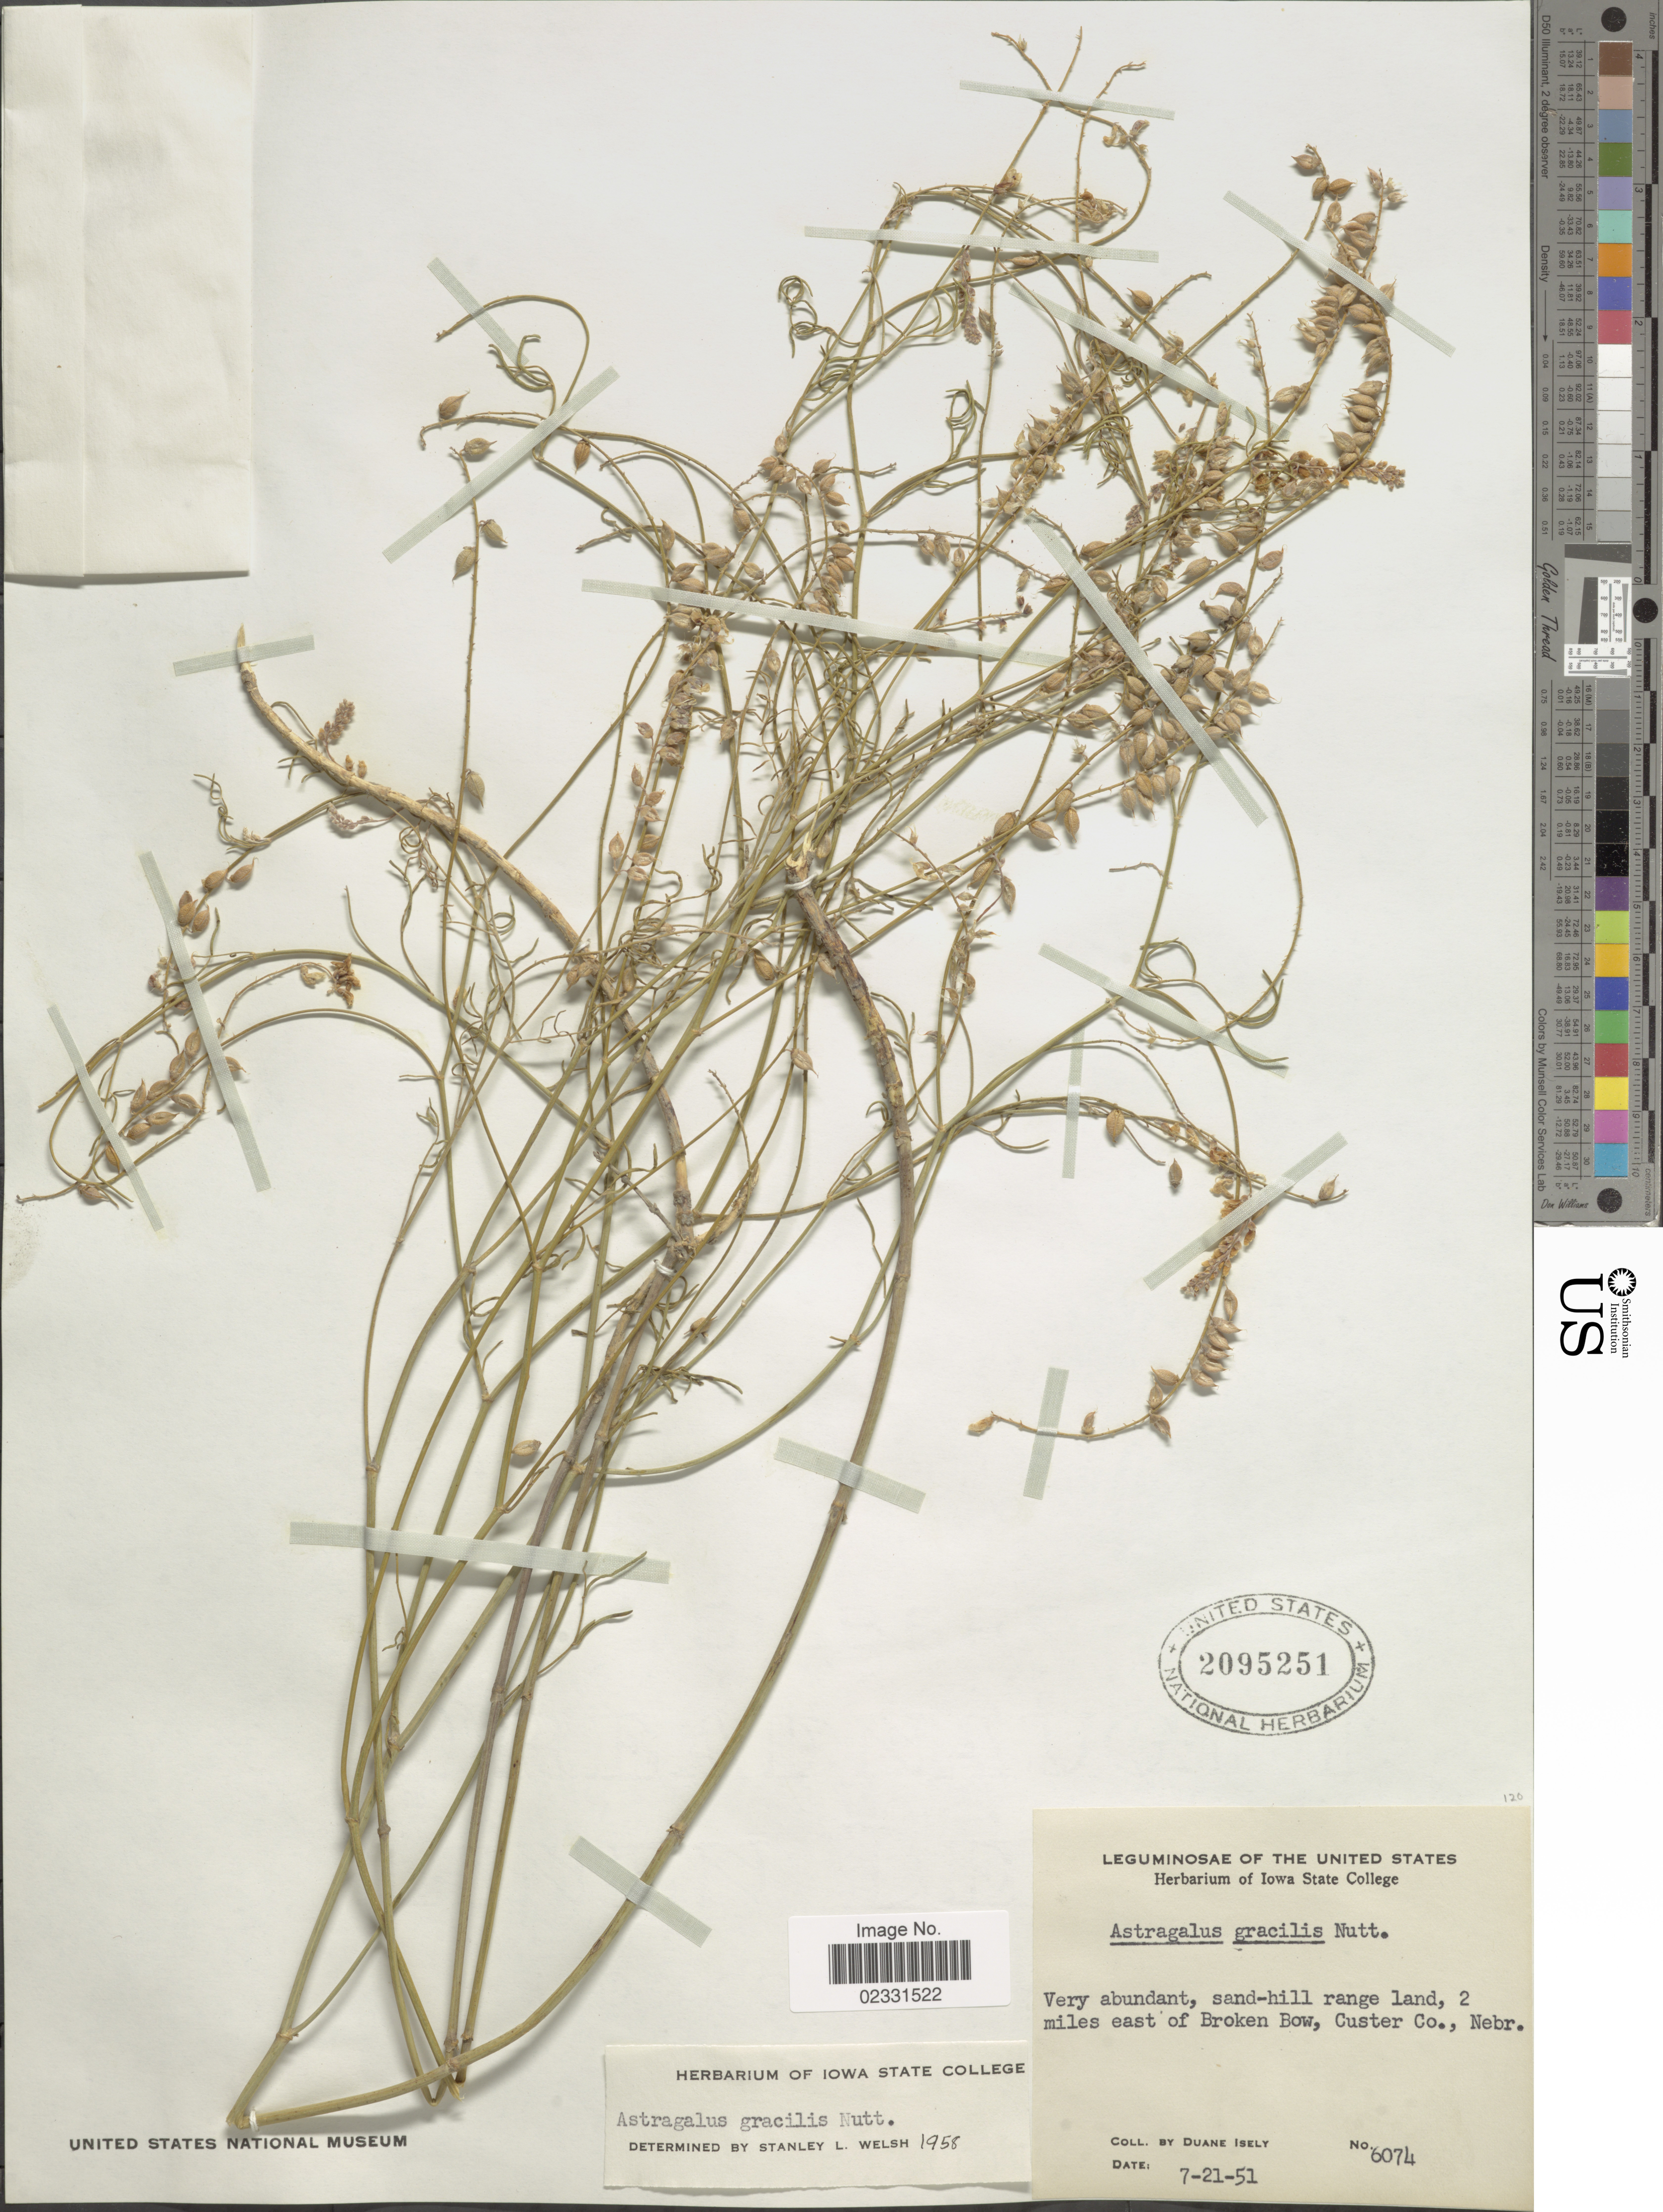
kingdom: Plantae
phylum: Tracheophyta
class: Magnoliopsida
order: Fabales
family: Fabaceae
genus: Astragalus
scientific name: Astragalus gracilis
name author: Nutt.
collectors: D. Isely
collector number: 6074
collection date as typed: Transcribed d/m/y: 21/7/51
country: United States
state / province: Nebraska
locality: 2 miles east of Broken Bow, Custer Co., Nebr.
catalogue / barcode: US 2095251